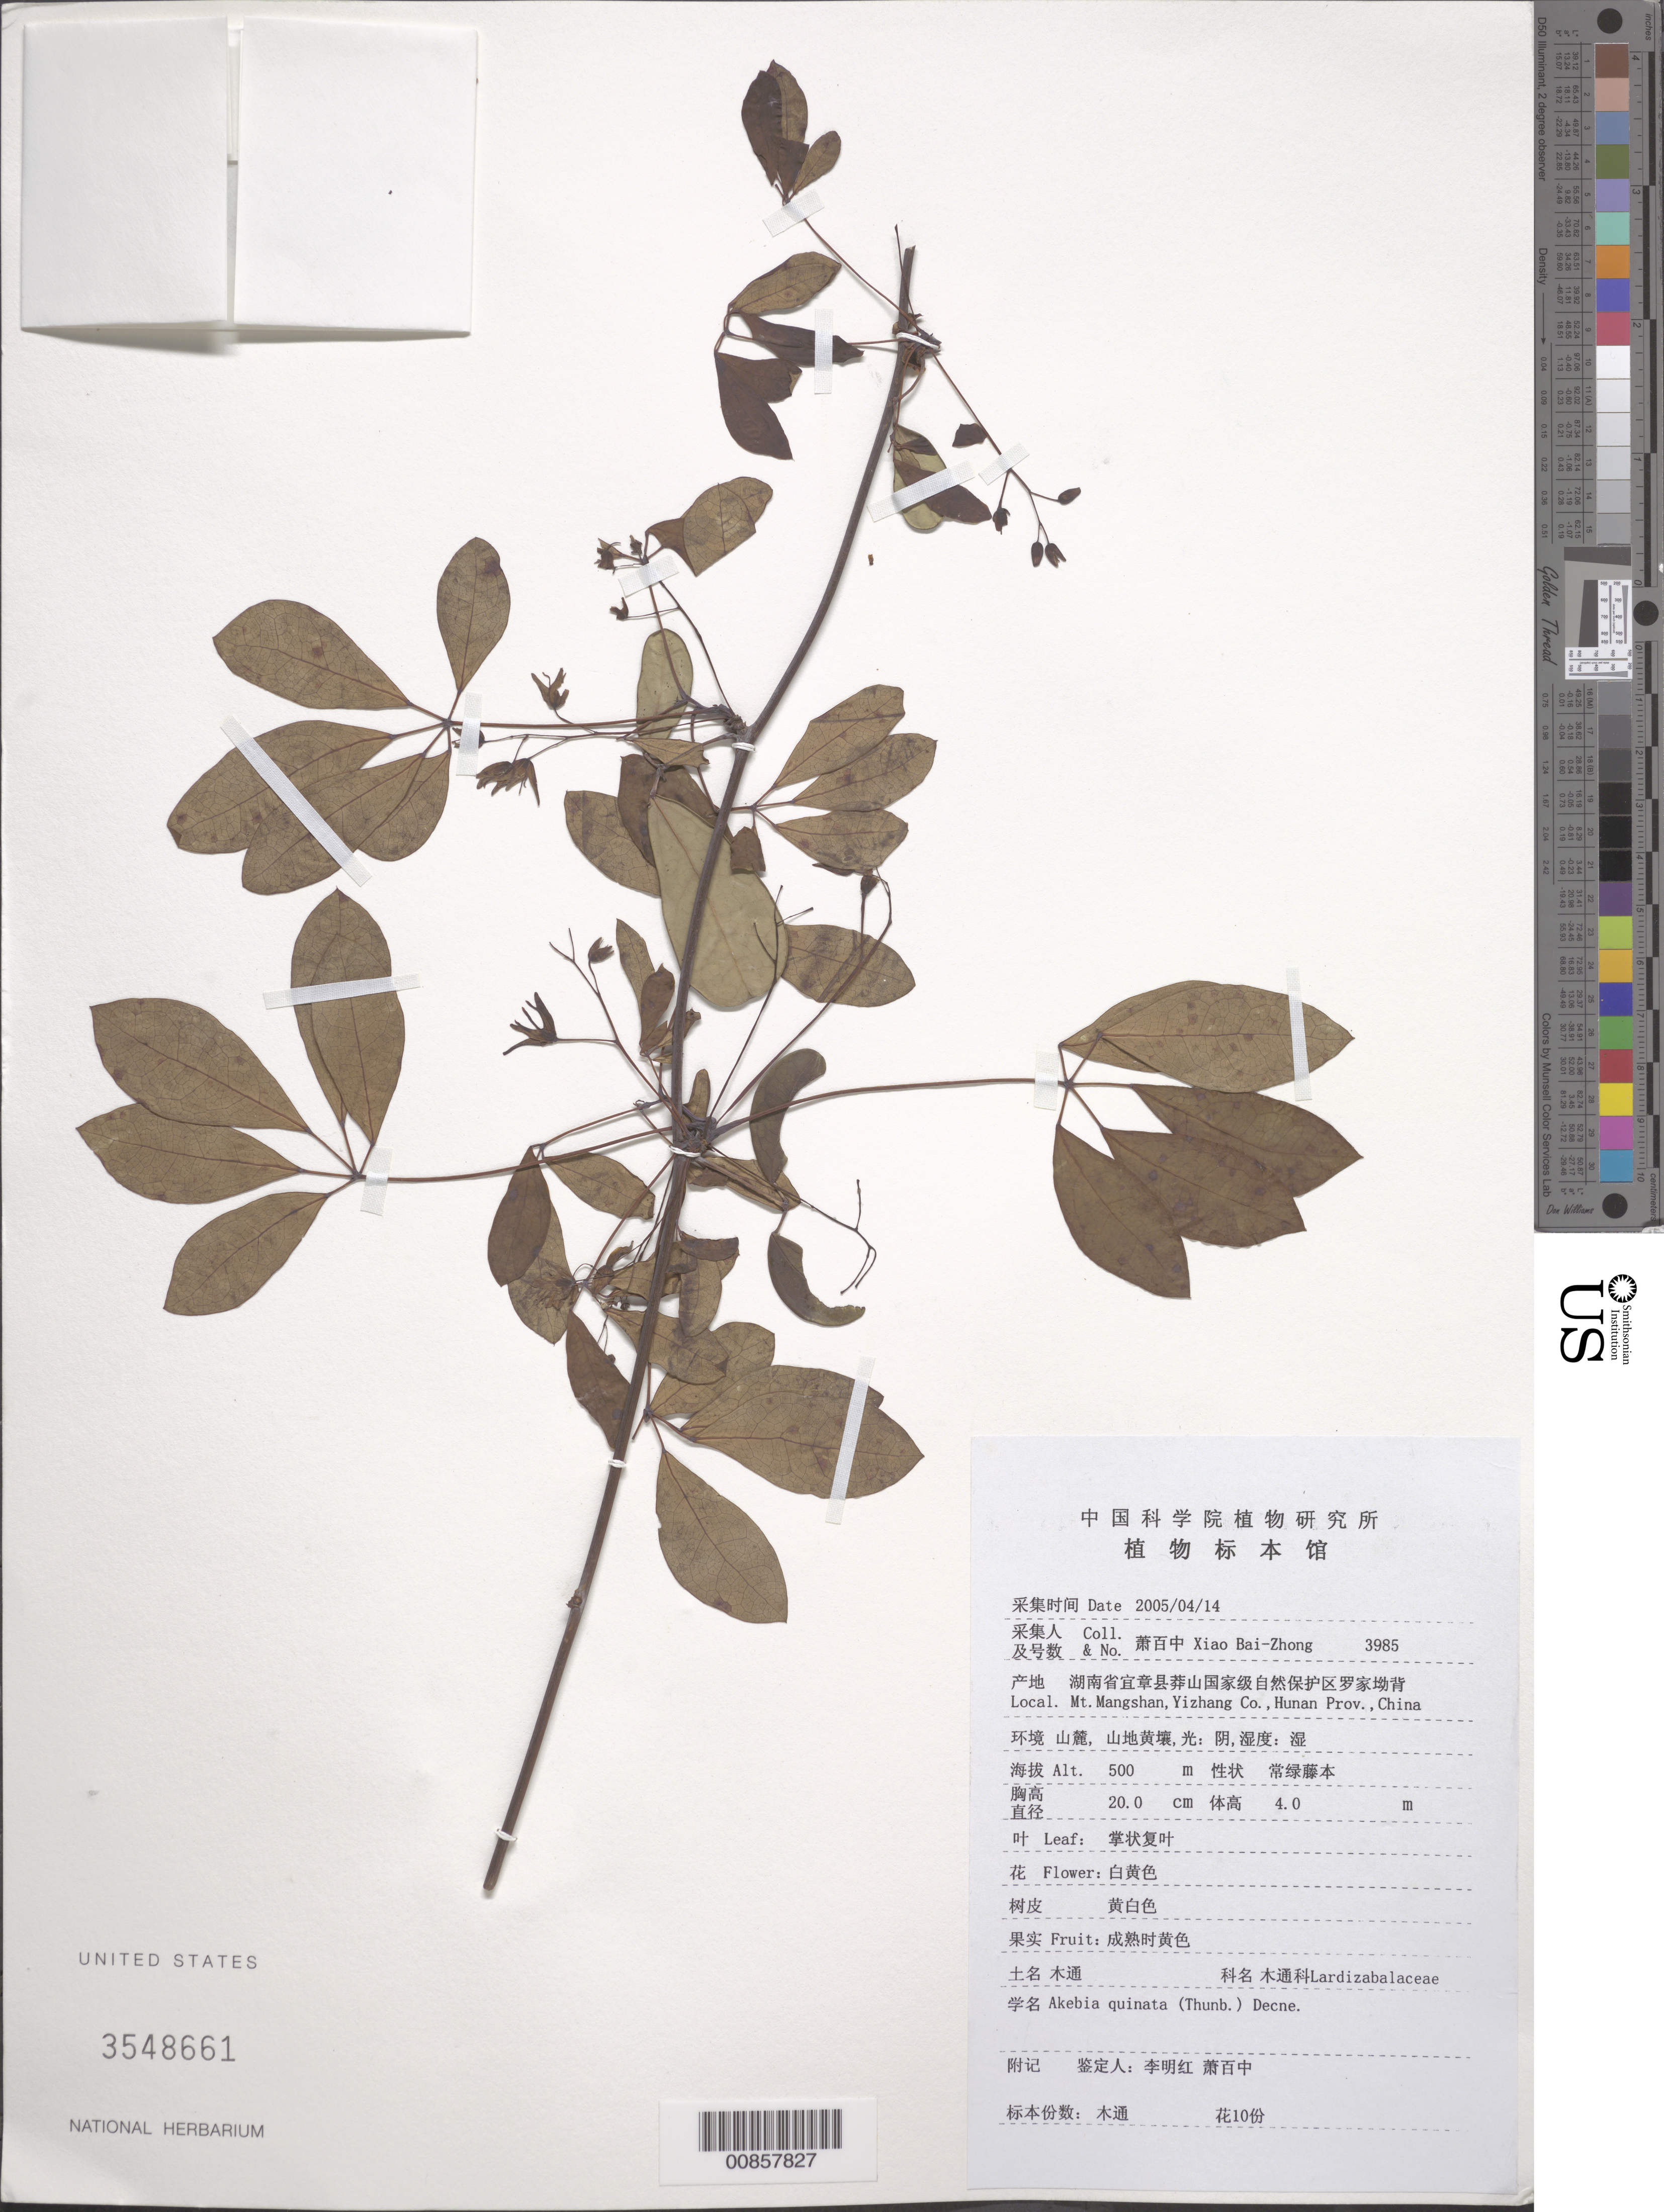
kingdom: Plantae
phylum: Tracheophyta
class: Magnoliopsida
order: Ranunculales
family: Lardizabalaceae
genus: Akebia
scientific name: Akebia quinata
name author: (Houtt.) Decne.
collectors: B. Z. Xiao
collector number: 3985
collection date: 2005-04-14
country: China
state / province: Hunan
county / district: Yizhang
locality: Mt. Mangshan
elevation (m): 500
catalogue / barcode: US 3548661